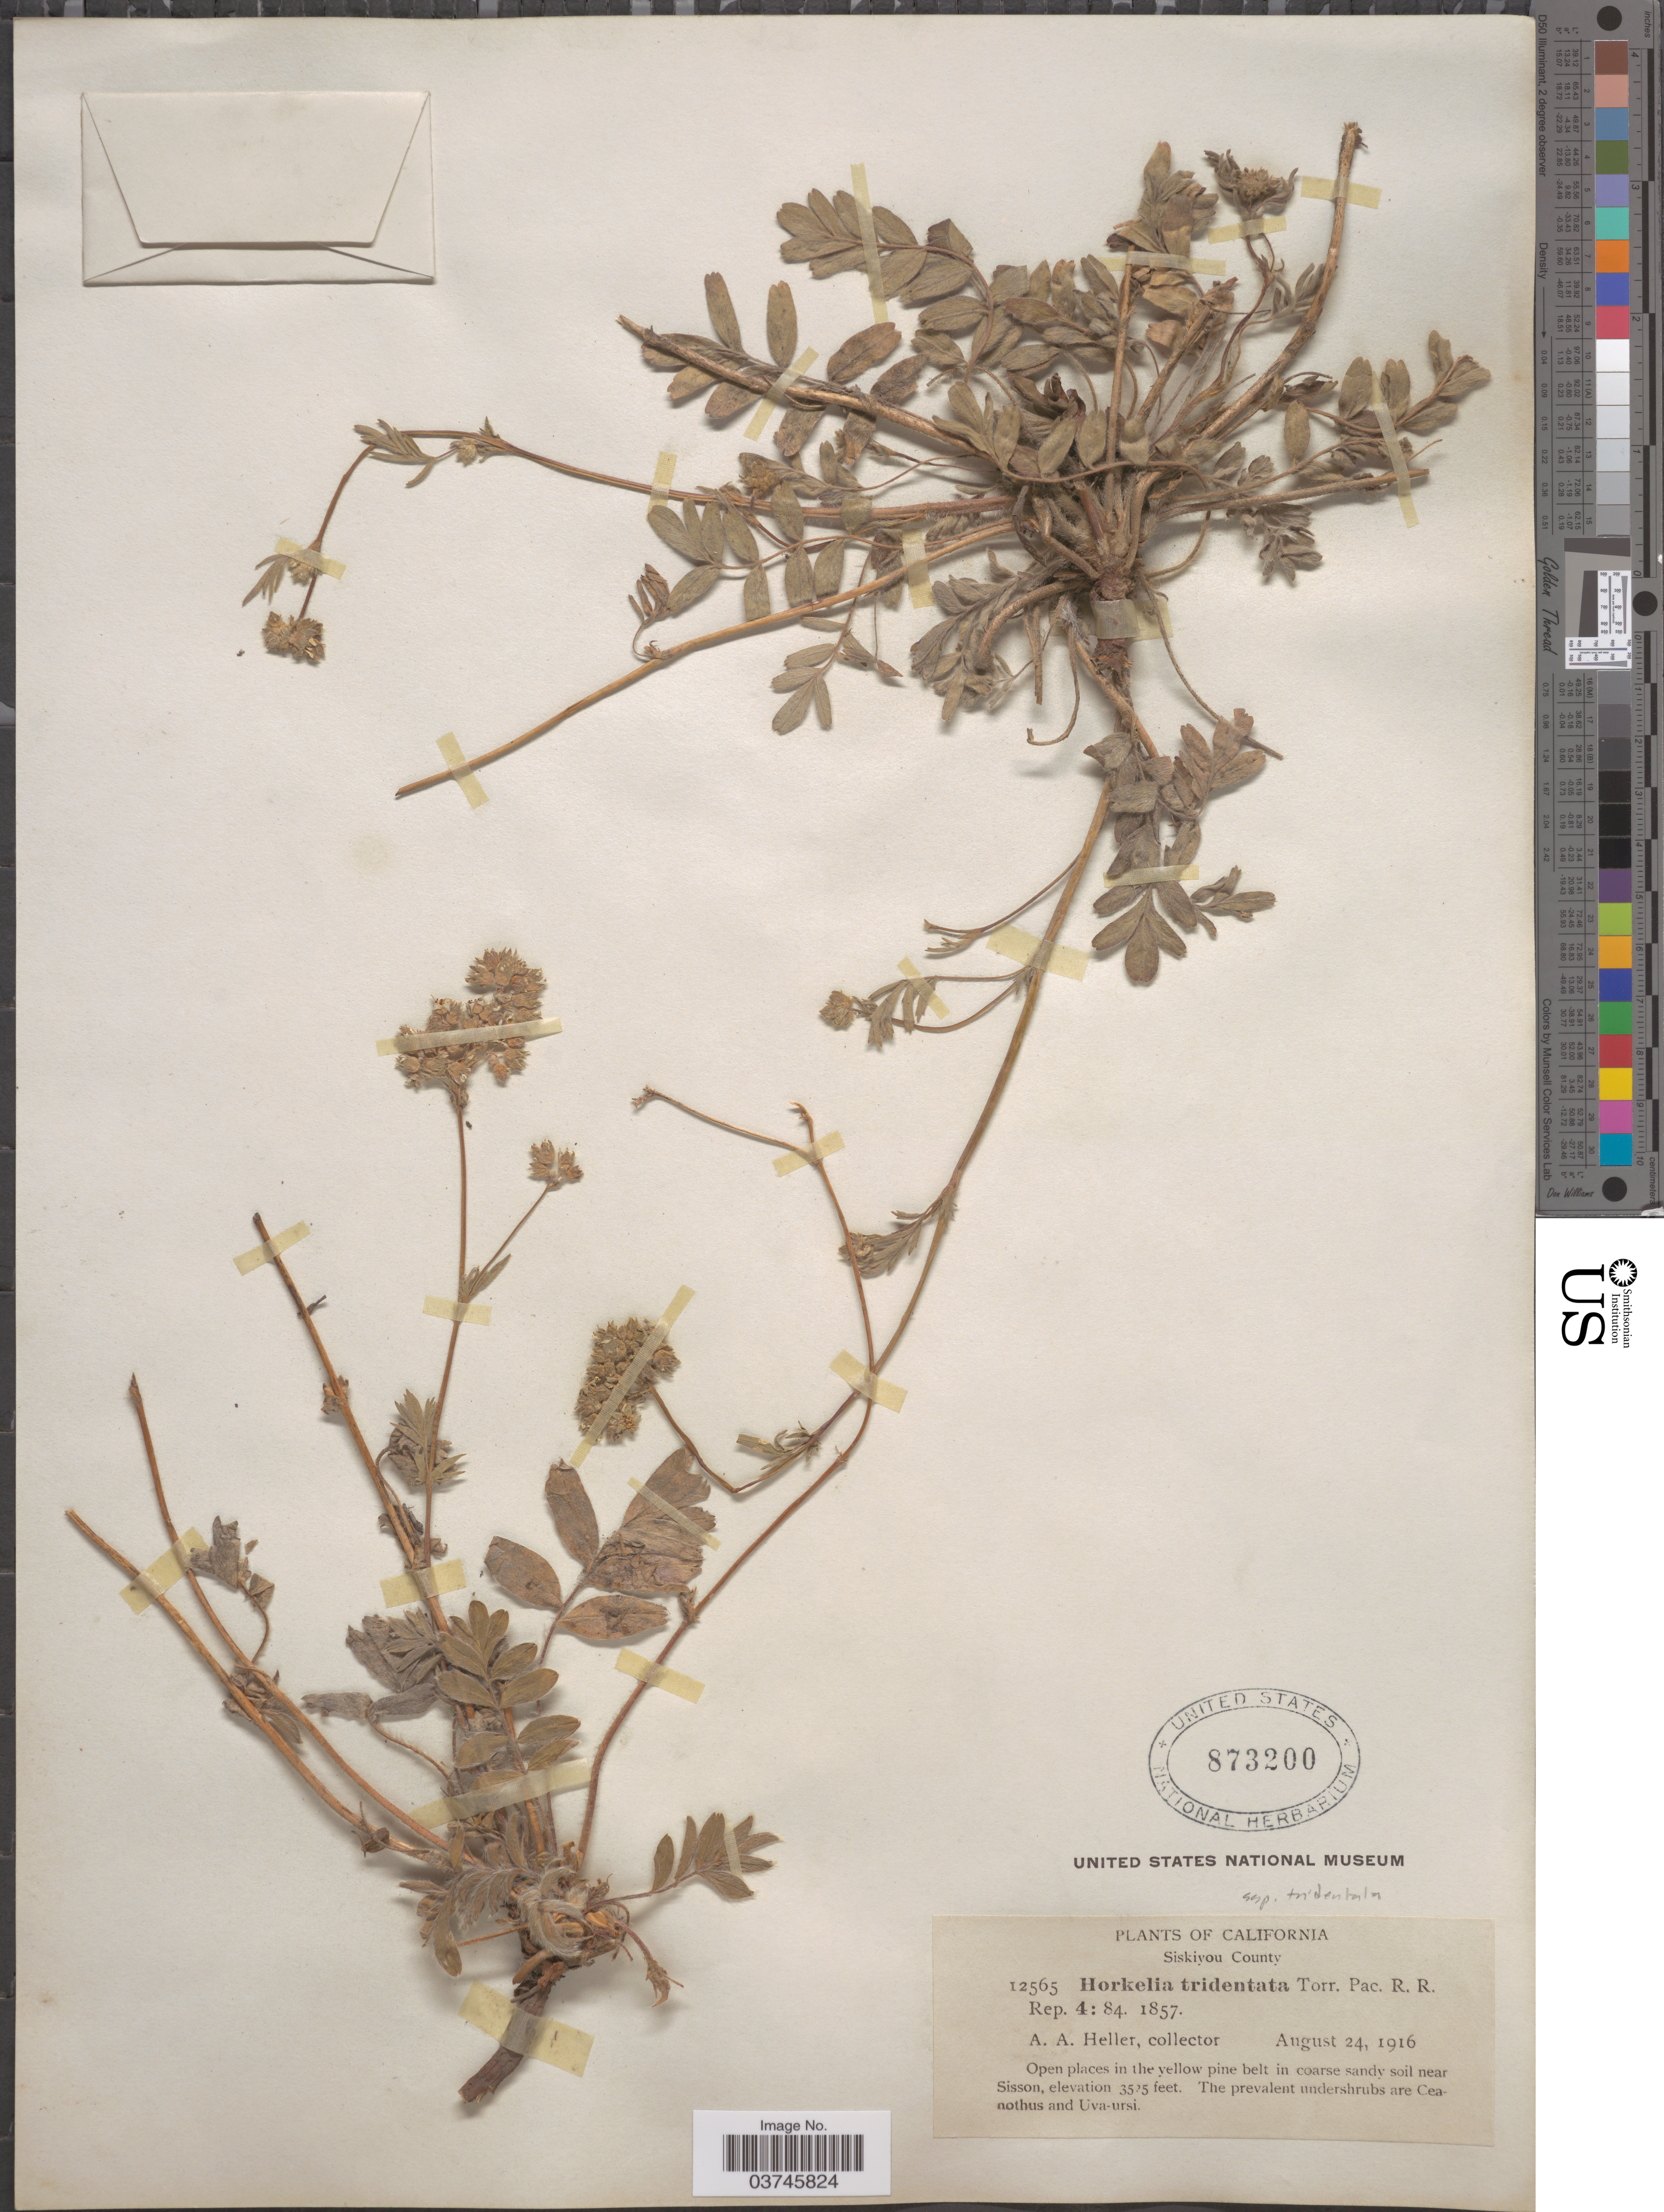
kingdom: Plantae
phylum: Tracheophyta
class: Magnoliopsida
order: Rosales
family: Rosaceae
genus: Potentilla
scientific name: Potentilla tilingii var. tilingii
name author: (Regel) Greene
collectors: A. A. Heller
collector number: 12565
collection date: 1916-08-24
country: United States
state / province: California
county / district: Siskiyou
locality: Siskiyou County. Near Sisson.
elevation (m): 1074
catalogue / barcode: US 873200